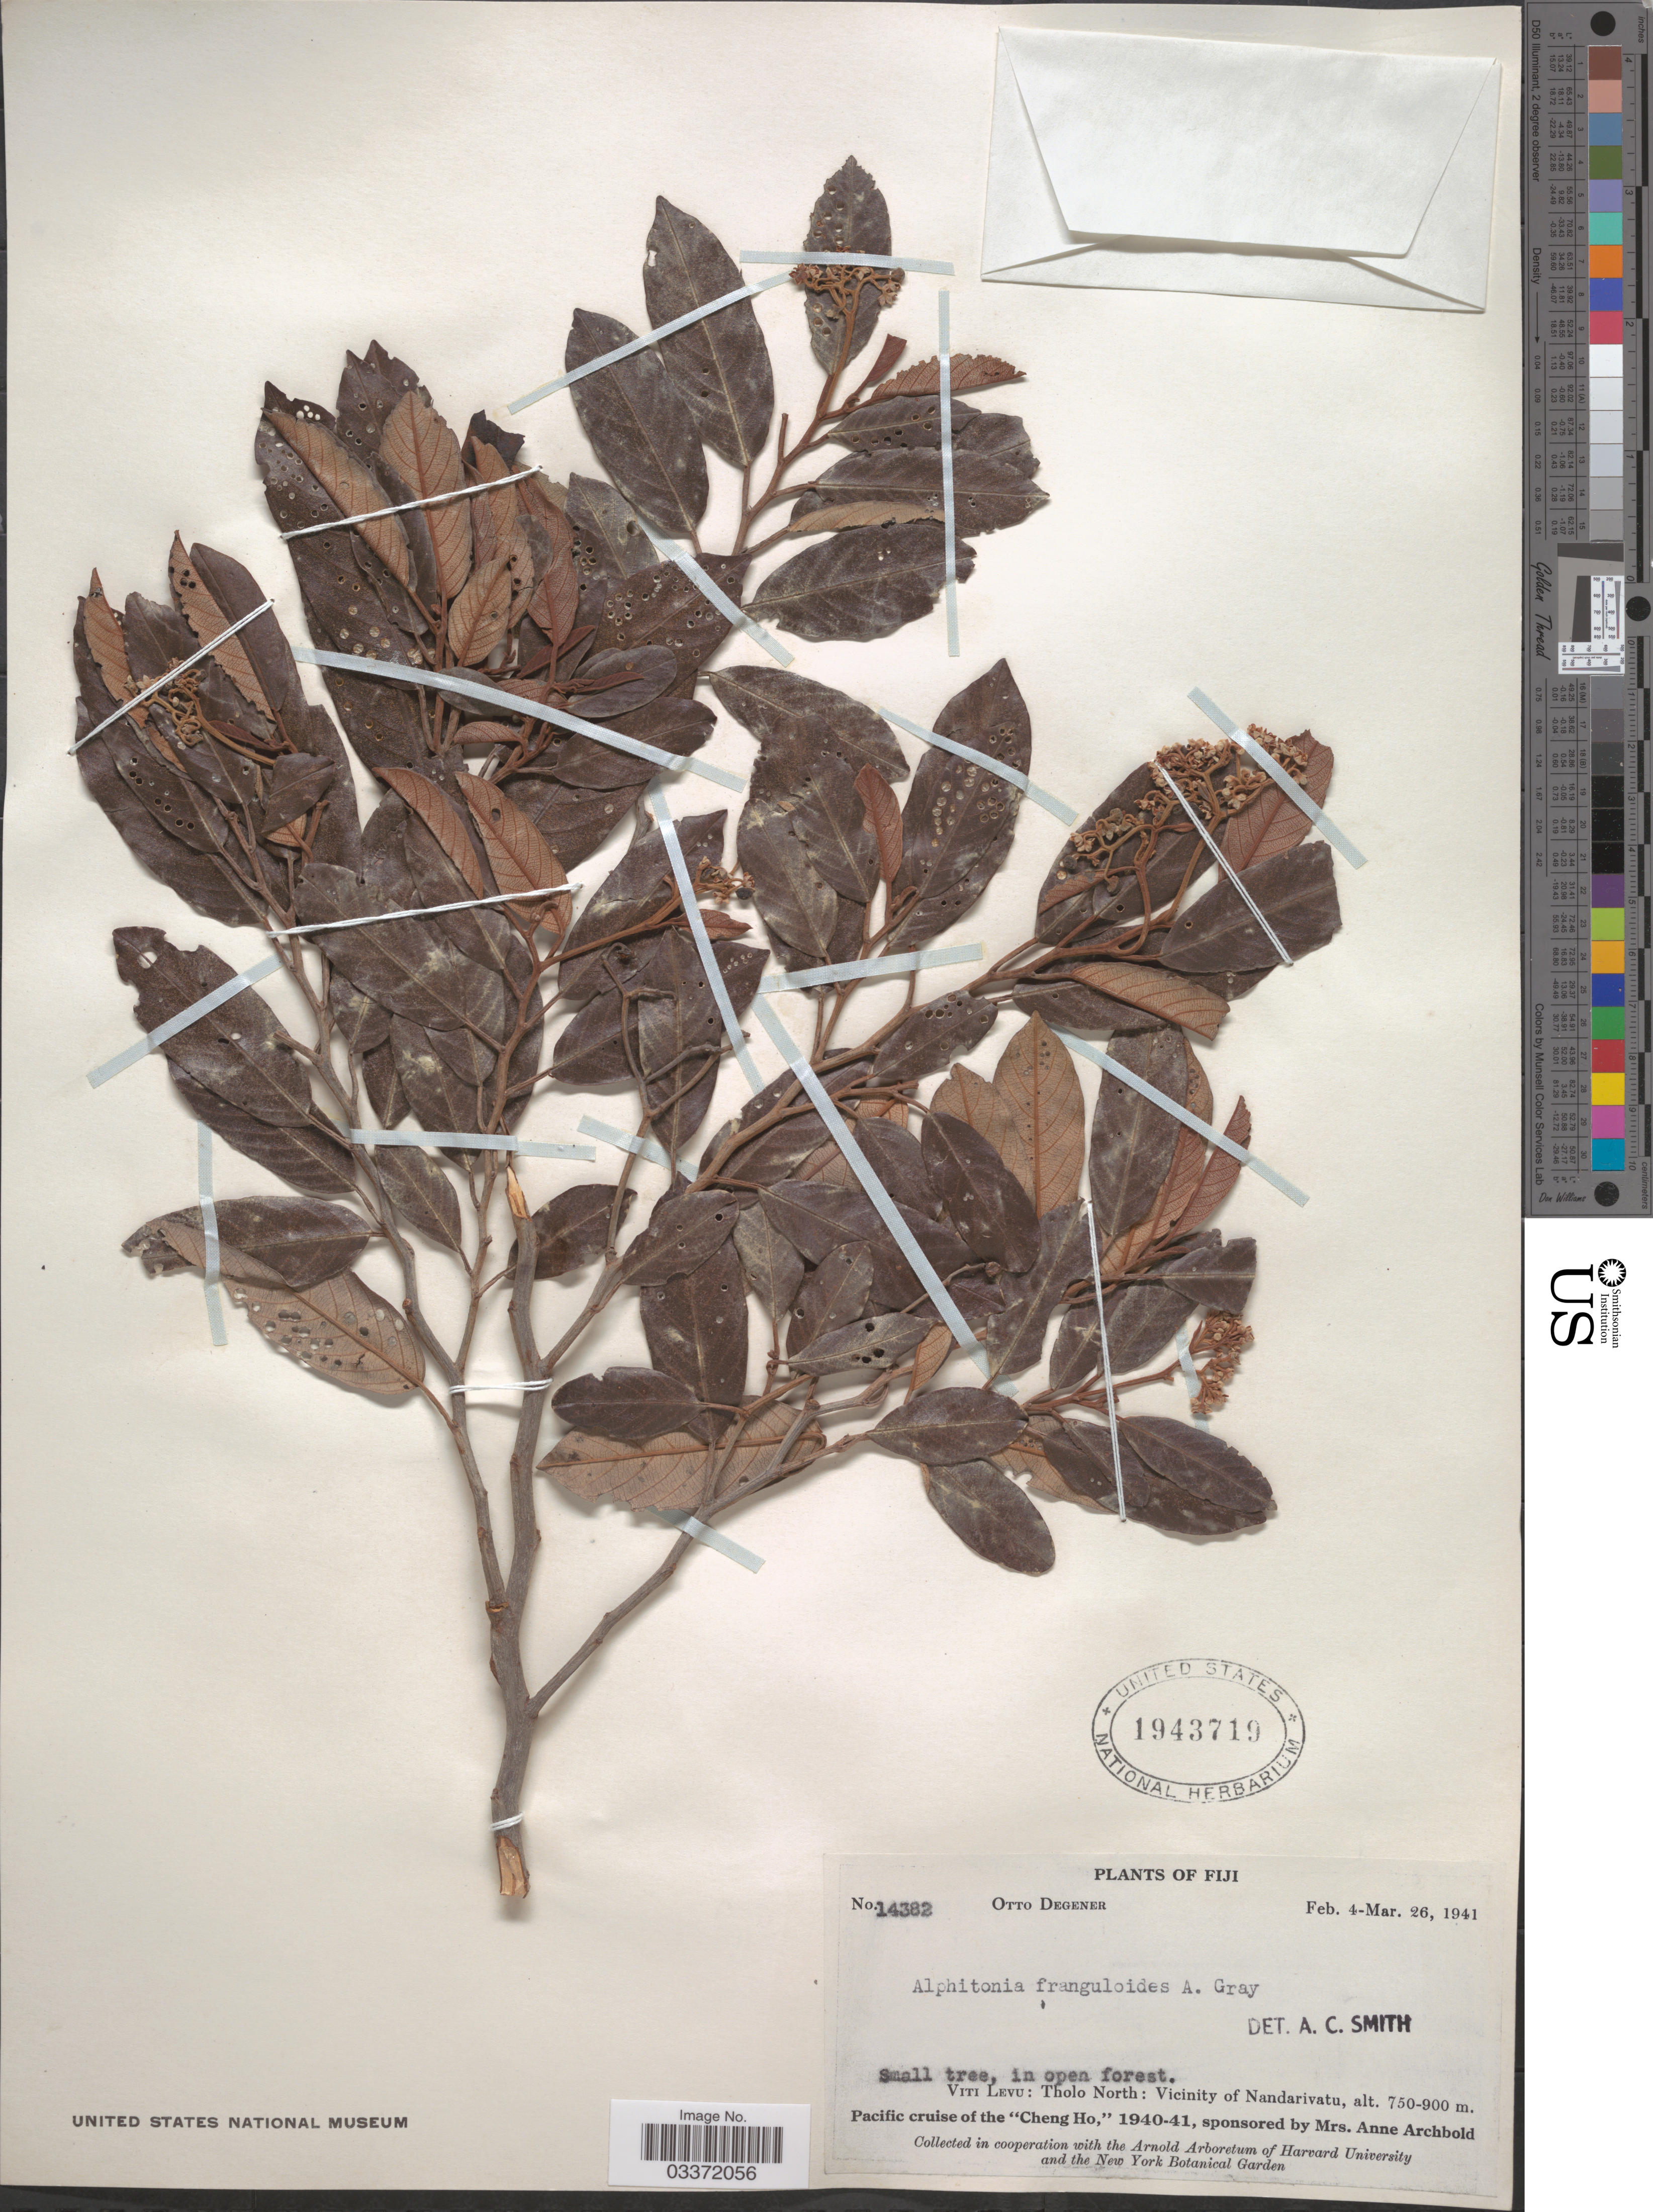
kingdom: Plantae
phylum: Tracheophyta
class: Magnoliopsida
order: Rosales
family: Rhamnaceae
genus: Alphitonia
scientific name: Alphitonia franguloides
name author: A. Gray in Wilkes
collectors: O. Degener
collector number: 14382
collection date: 1941-02-04/1941-03-26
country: Fiji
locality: Viti Levu: Tholo North: Vicinity of Nandarivatu.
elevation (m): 750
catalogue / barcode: US 1943719